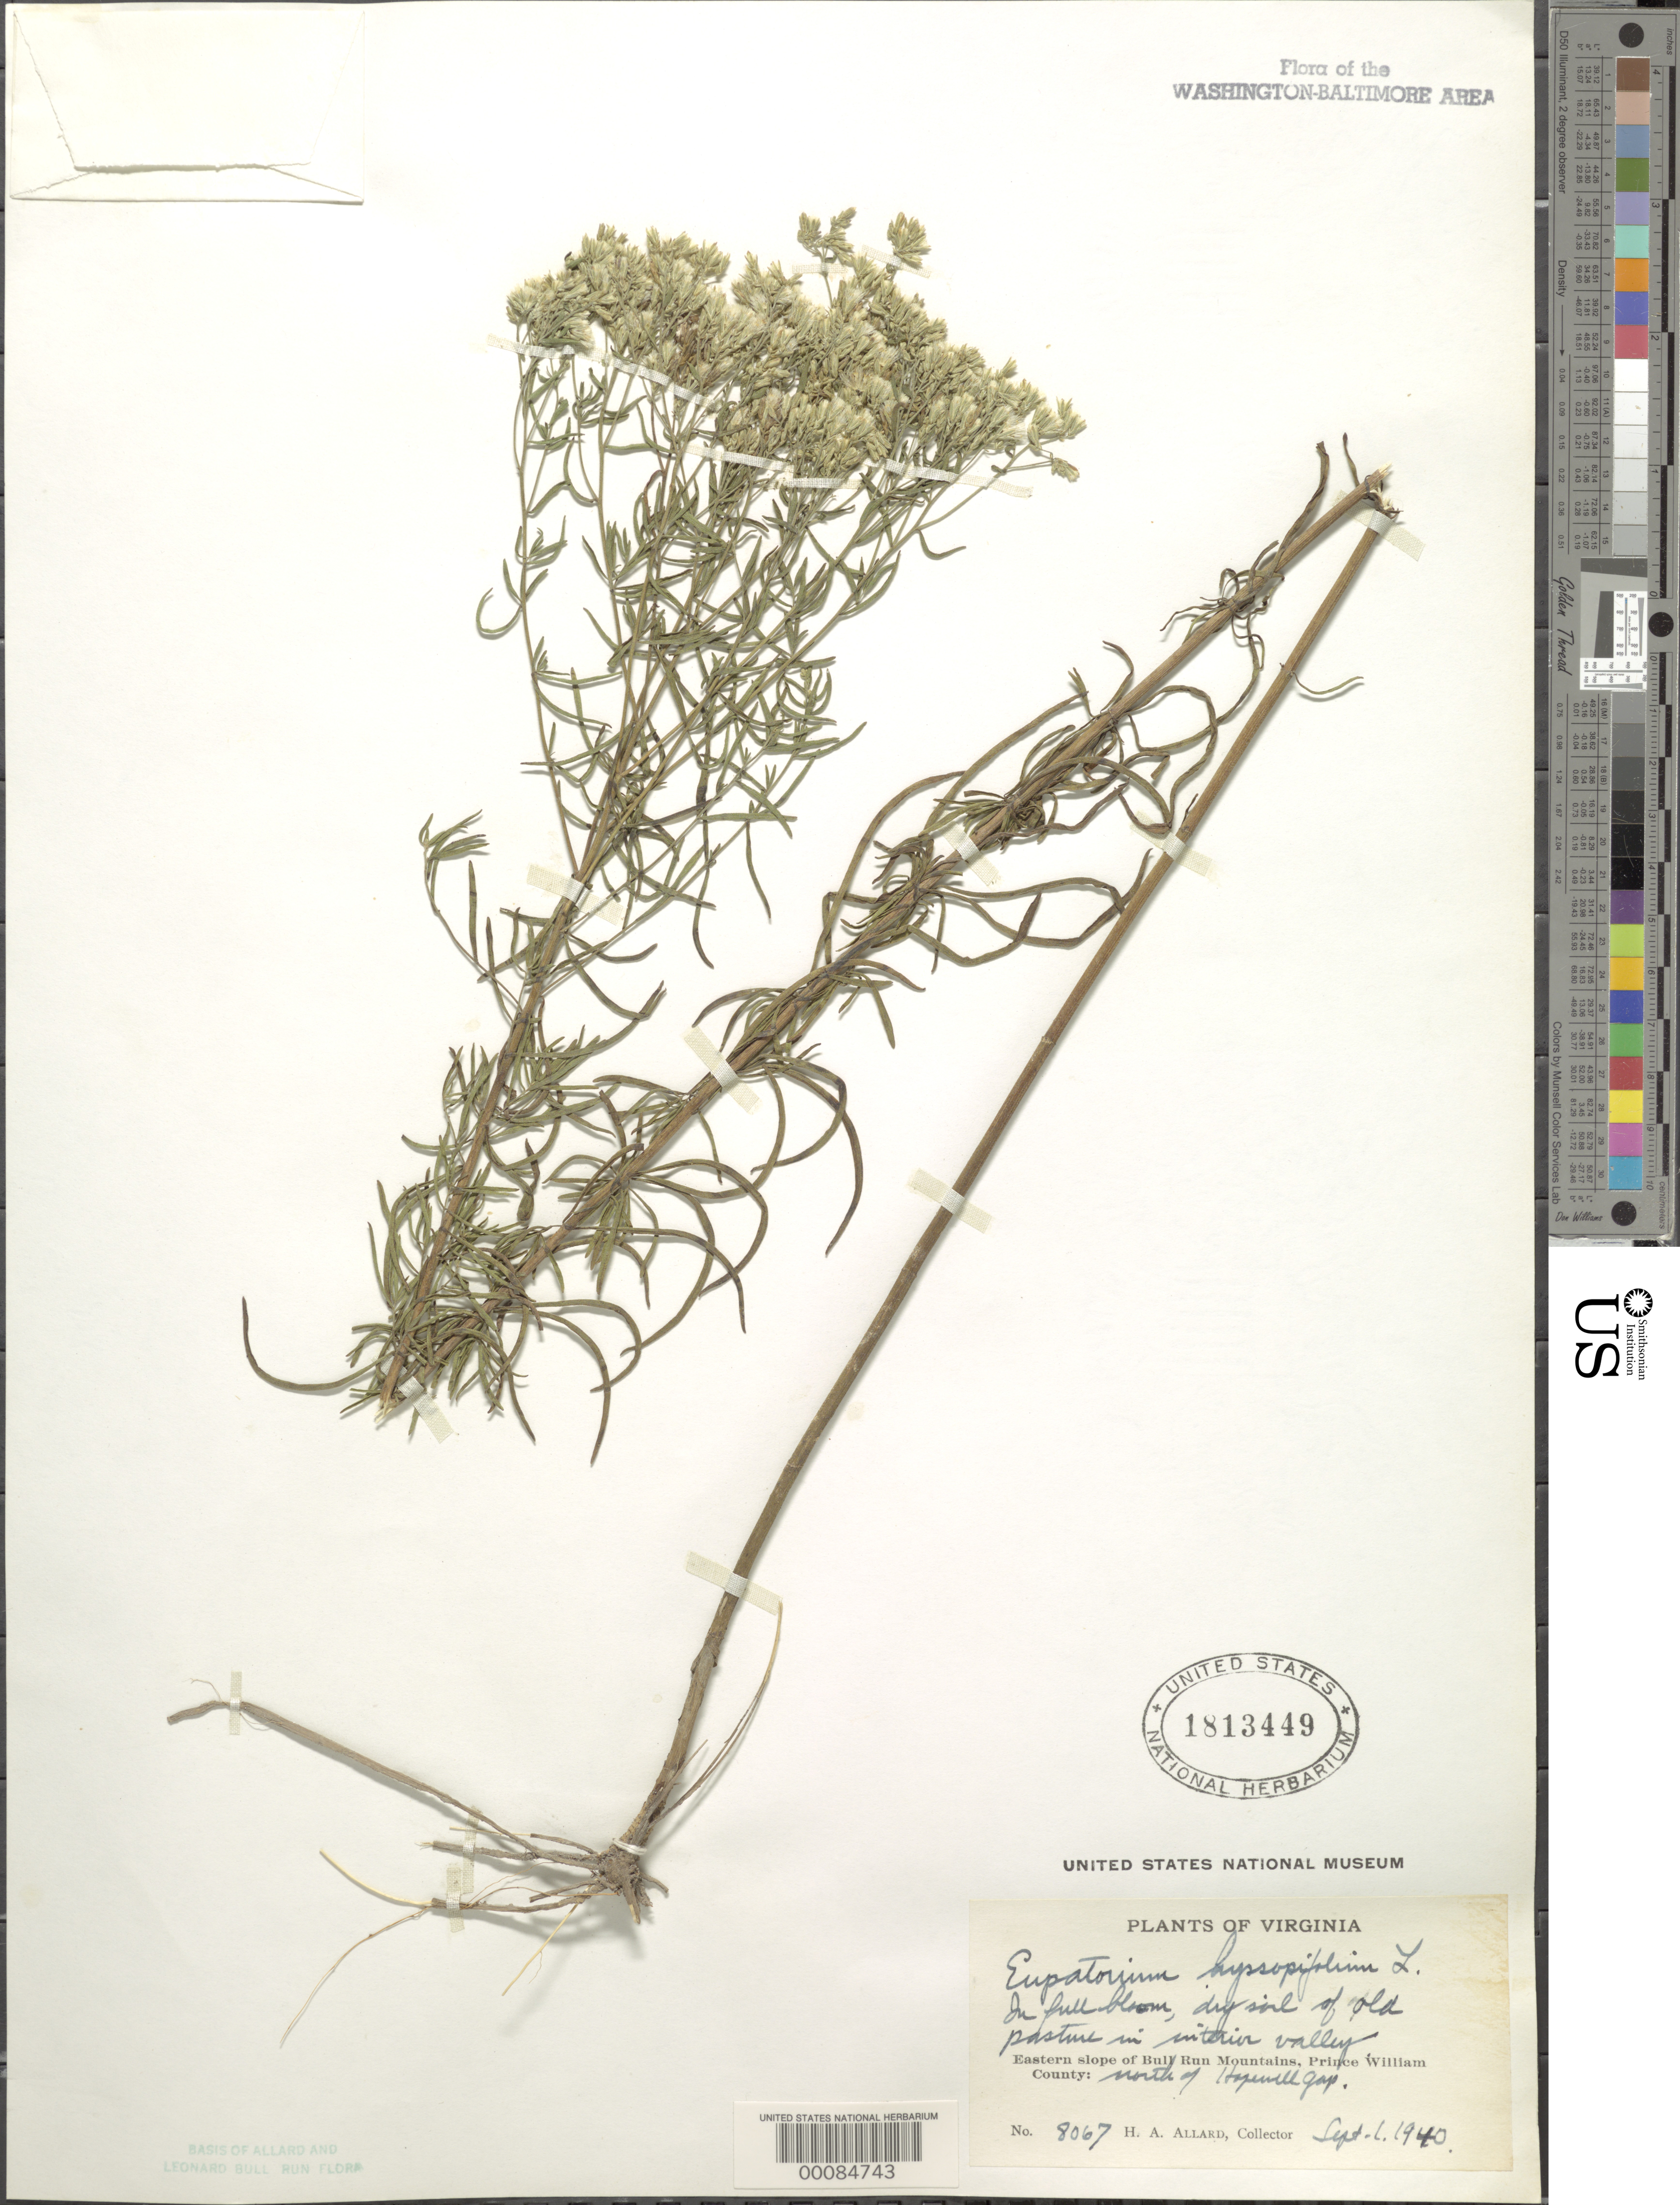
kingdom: Plantae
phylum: Tracheophyta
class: Magnoliopsida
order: Asterales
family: Asteraceae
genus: Eupatorium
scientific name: Eupatorium hyssopifolium var. typica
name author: L.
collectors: H. A. Allard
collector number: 8067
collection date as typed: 01 Sep 1940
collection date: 1940-09-01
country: United States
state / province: Virginia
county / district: Prince William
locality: North of Hopewell Gap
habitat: Dry old pasture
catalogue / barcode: US 1813449